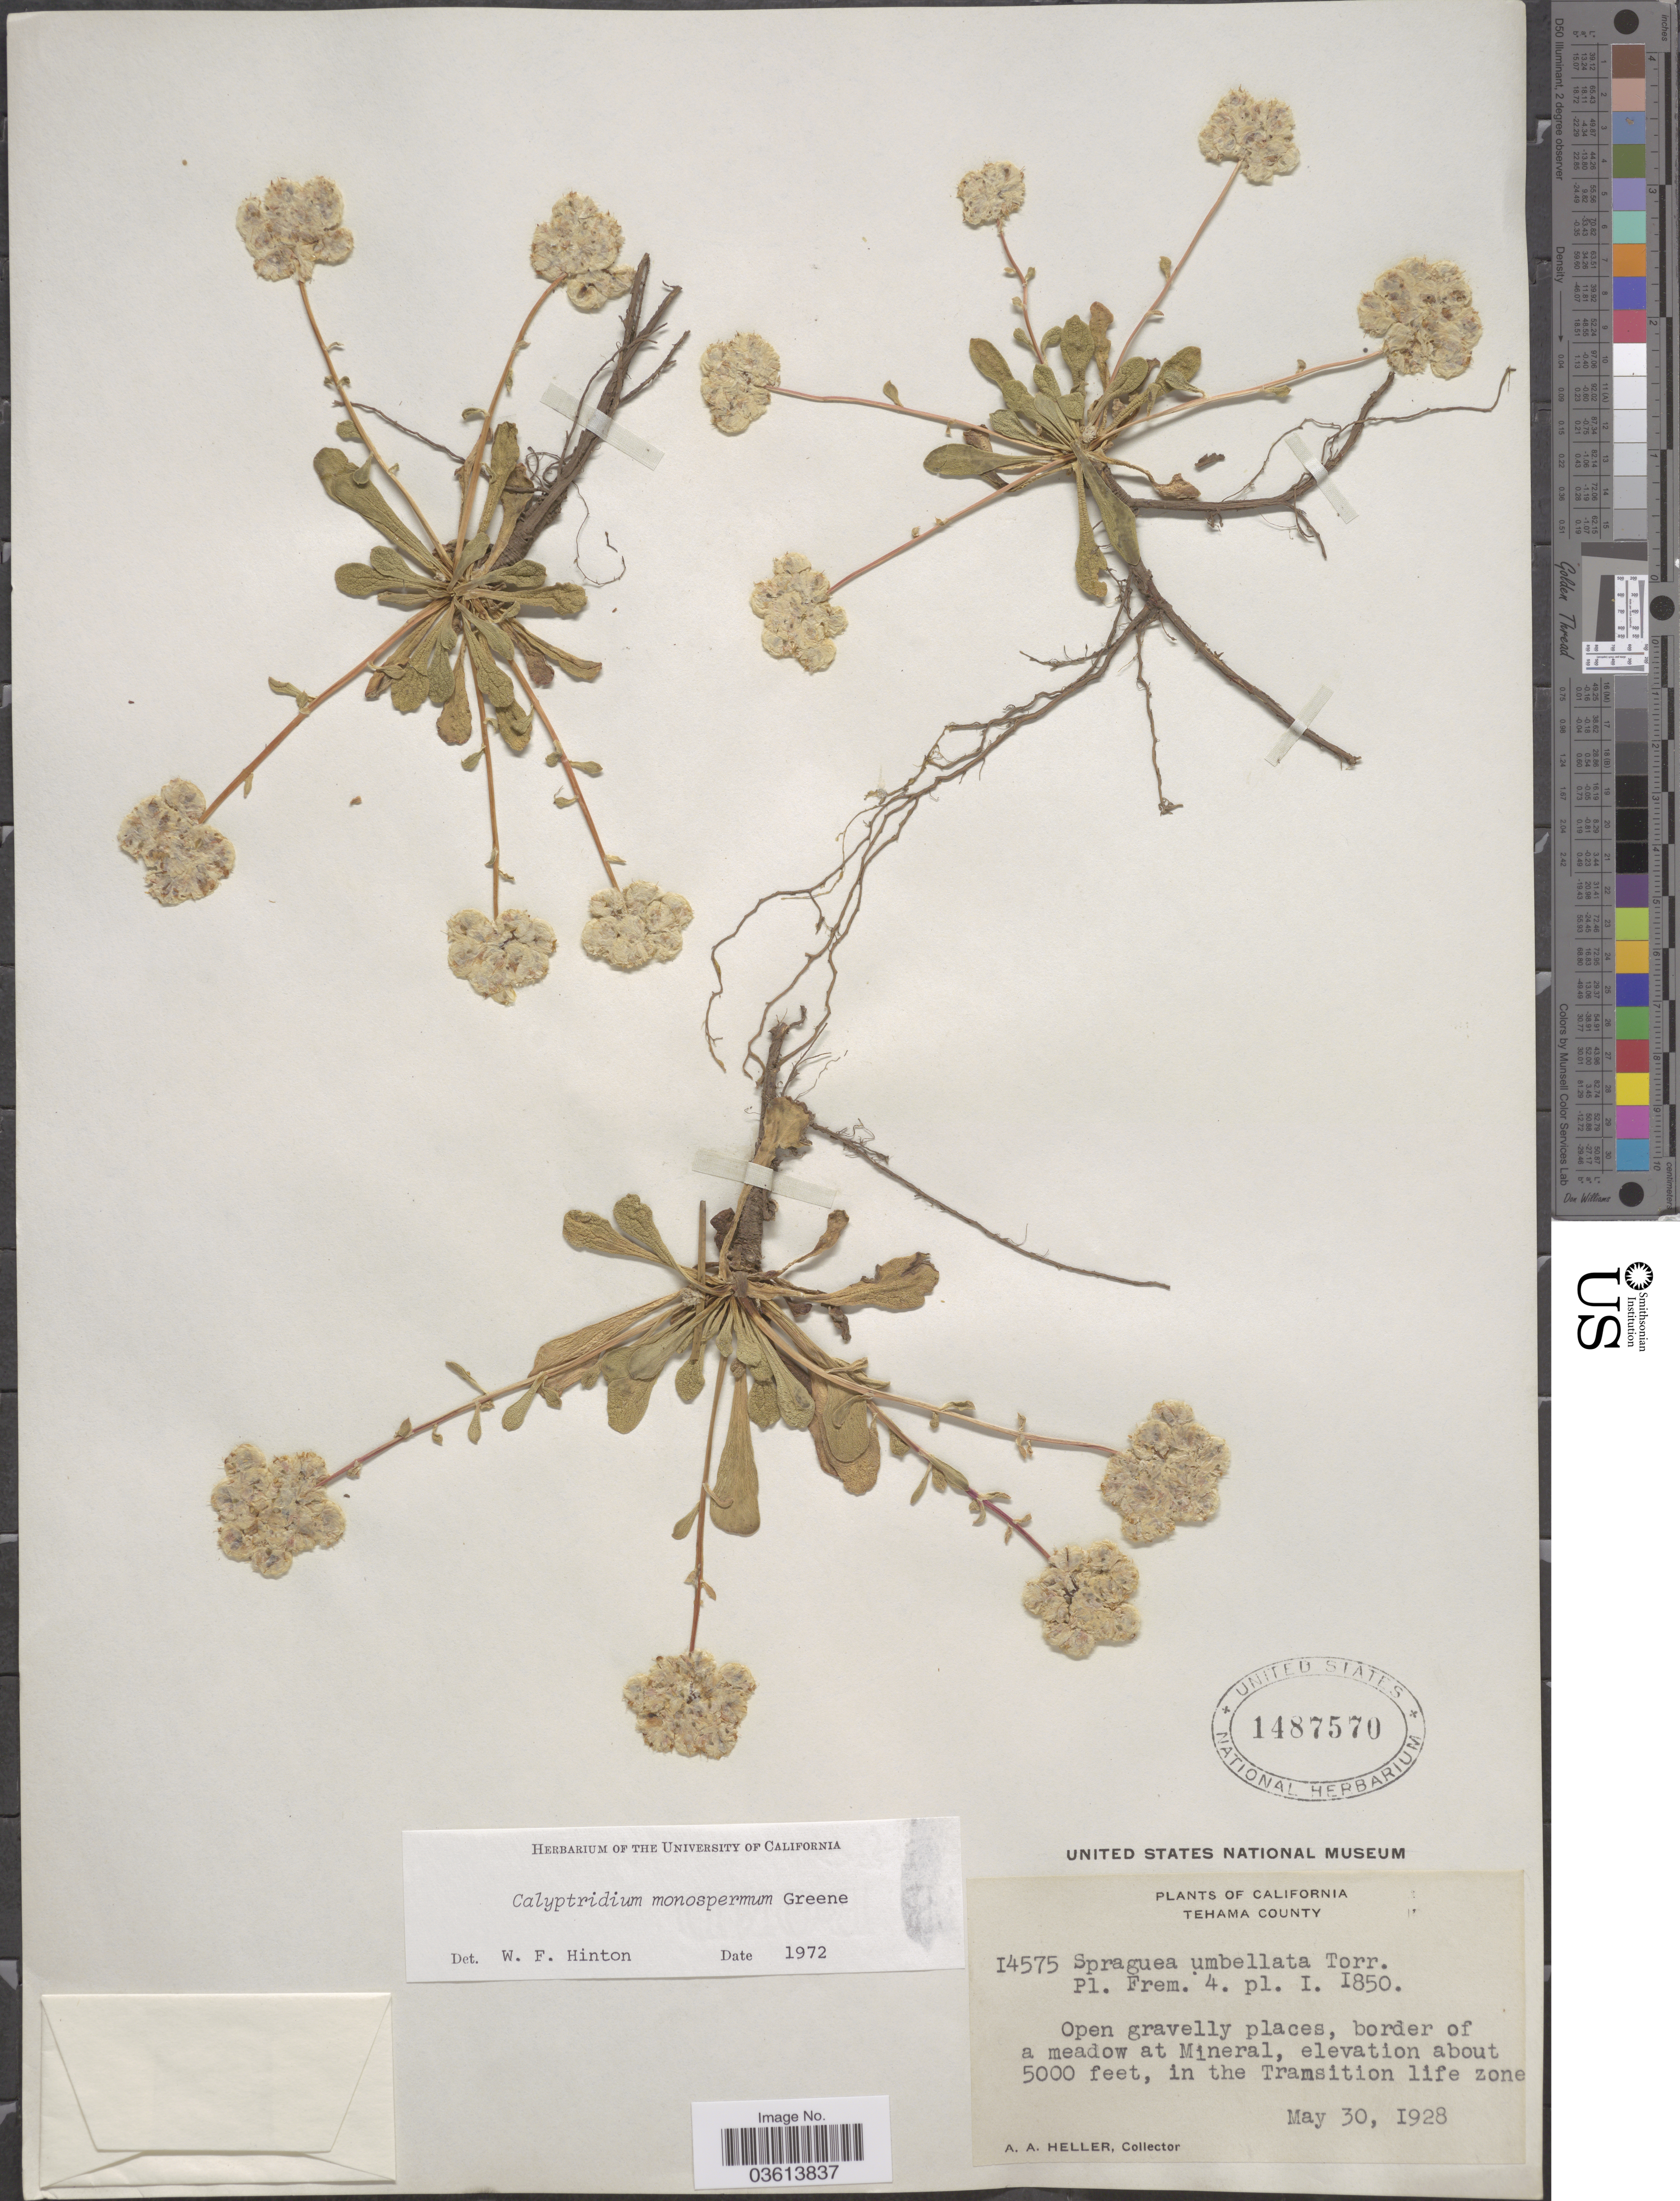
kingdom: Plantae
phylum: Tracheophyta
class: Magnoliopsida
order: Caryophyllales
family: Montiaceae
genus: Calyptridium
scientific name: Calyptridium monospermum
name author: Greene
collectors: A. A. Heller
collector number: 14575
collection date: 1928-05-30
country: United States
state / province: California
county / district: Tehama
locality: Tehama County. Border of a meadow at Mineral, in the Transiton life Zone.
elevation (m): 1524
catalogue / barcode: US 1487570